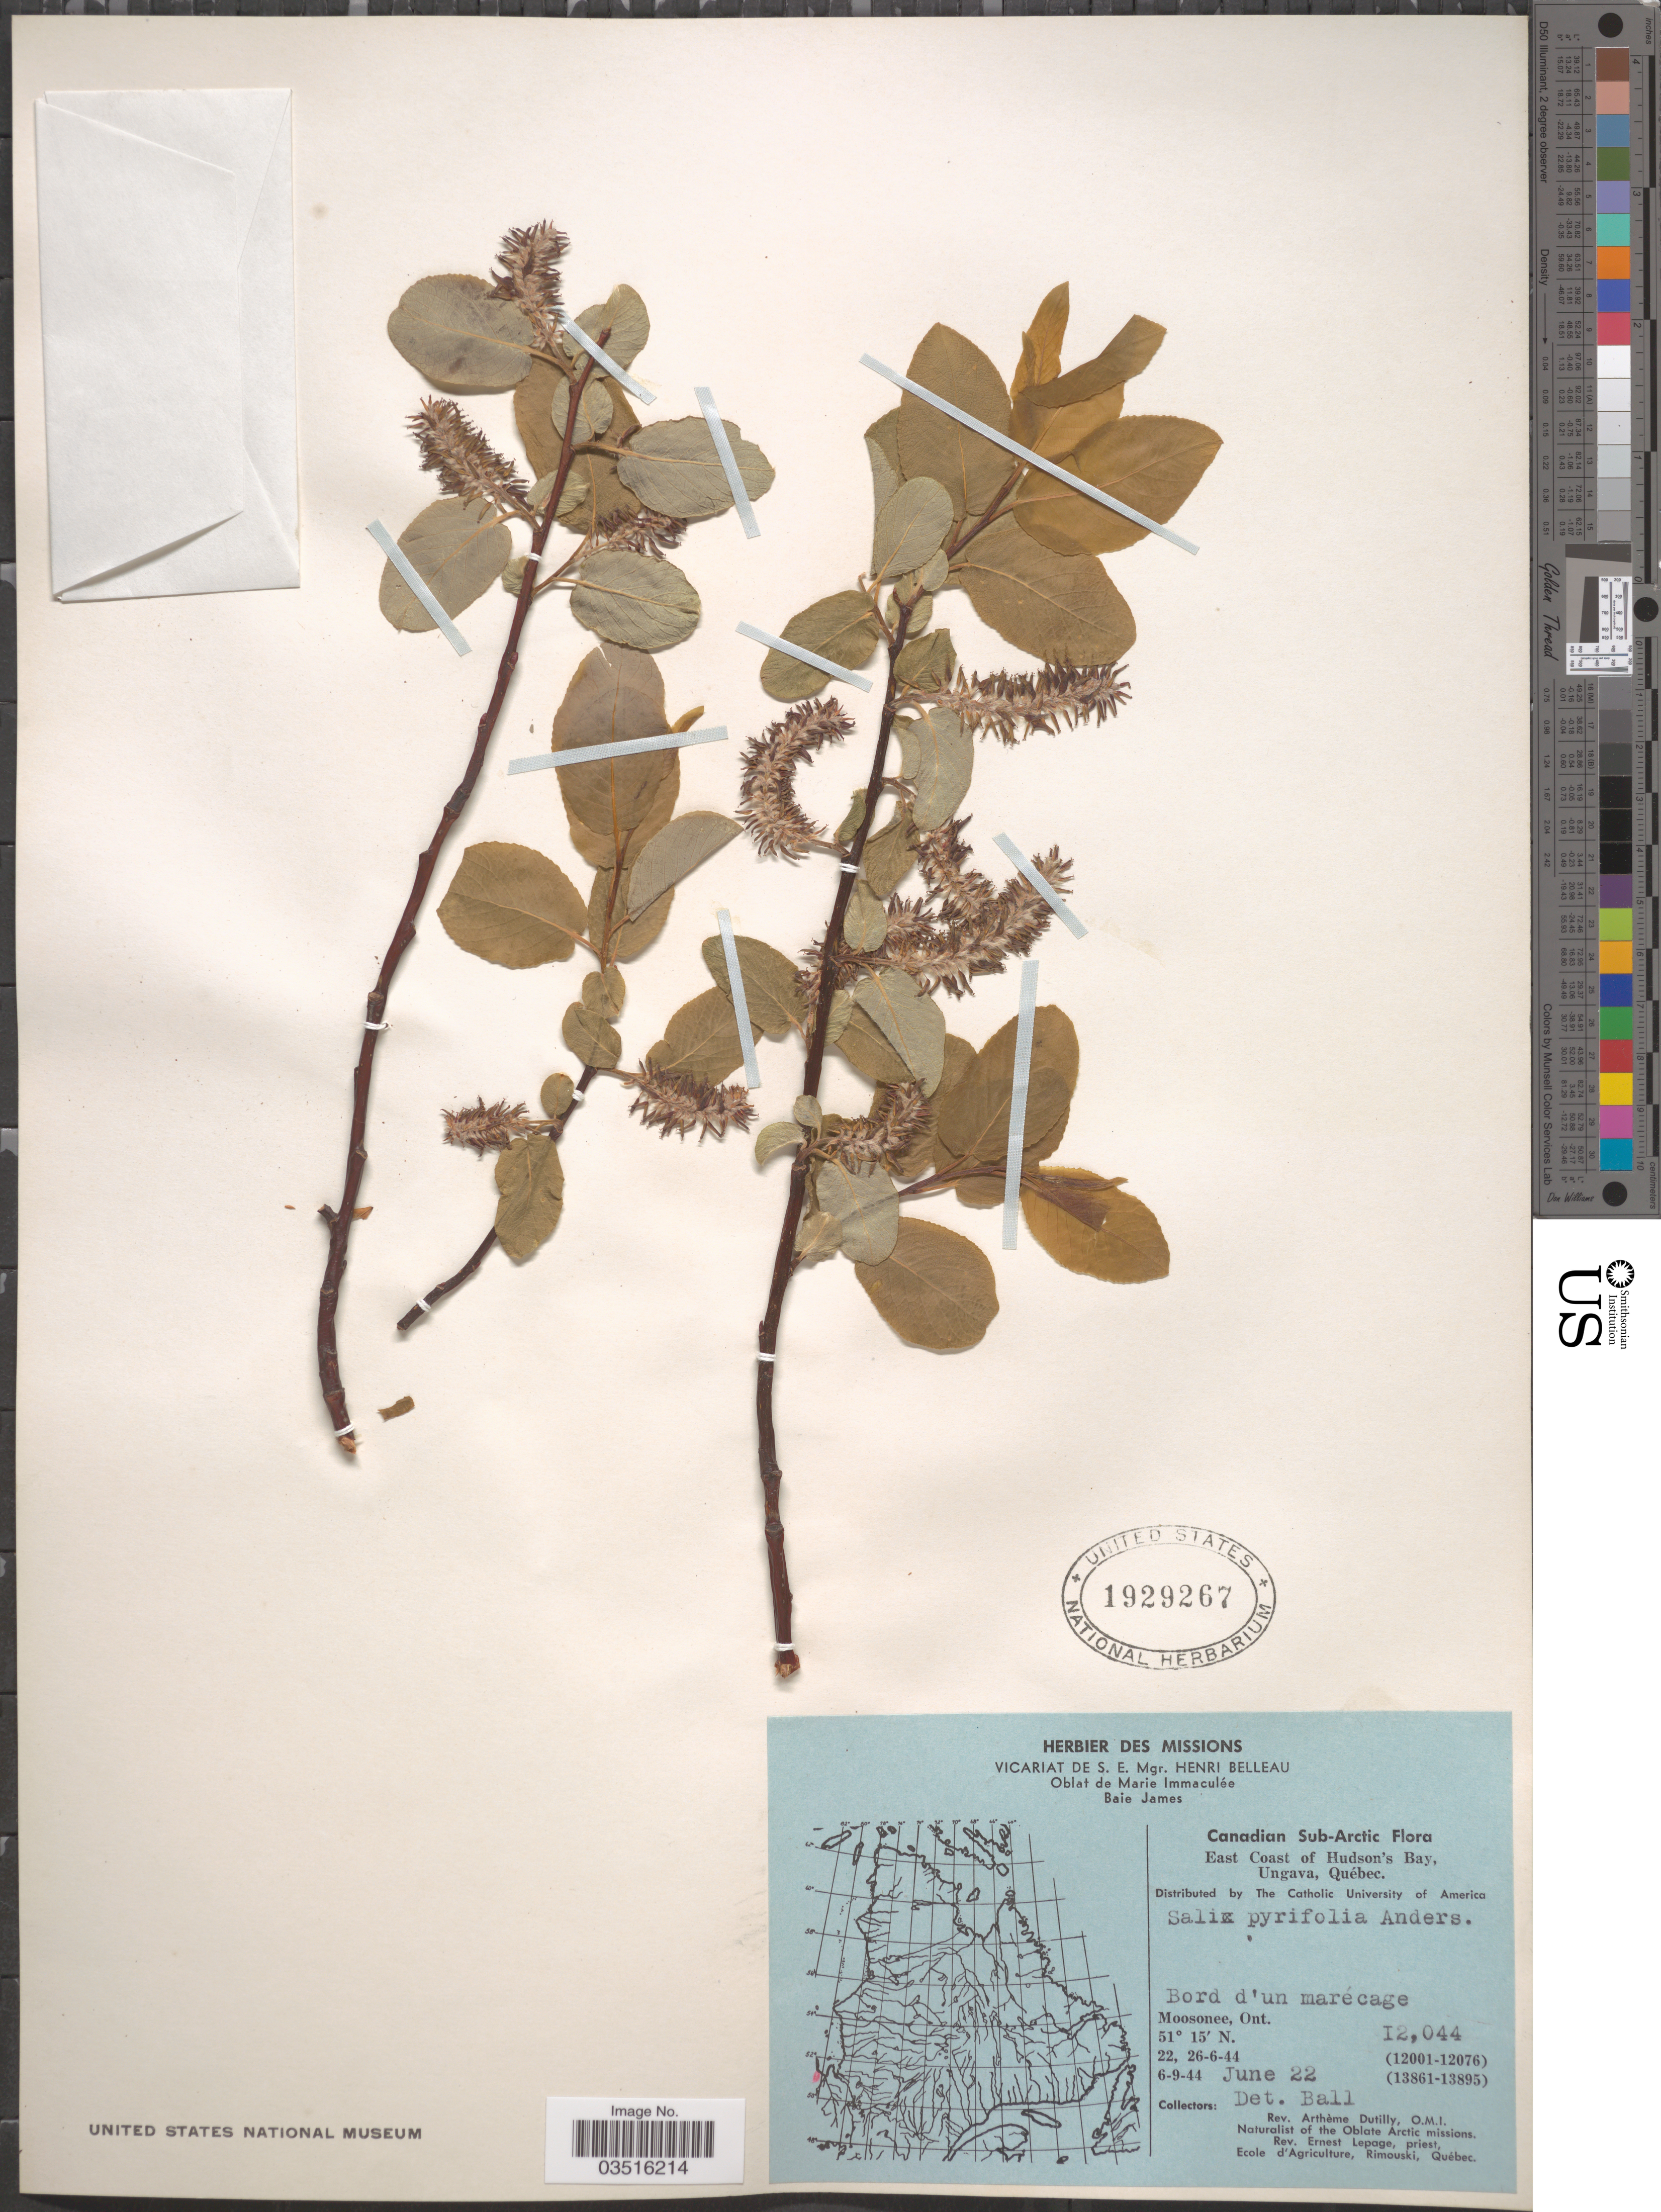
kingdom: Plantae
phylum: Tracheophyta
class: Magnoliopsida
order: Malpighiales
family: Salicaceae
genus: Salix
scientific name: Salix pyrifolia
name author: Ledeb.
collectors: A. Dutilly & E. Lepage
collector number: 12044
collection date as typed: Transcribed d/m/y: 22/6/44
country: Canada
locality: Canadian Sub-Arctic. East Coast of Hudson's Bay, Ungava, Québec. Bord d'un marécage. Moosonee, Ont.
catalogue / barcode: US 1929267